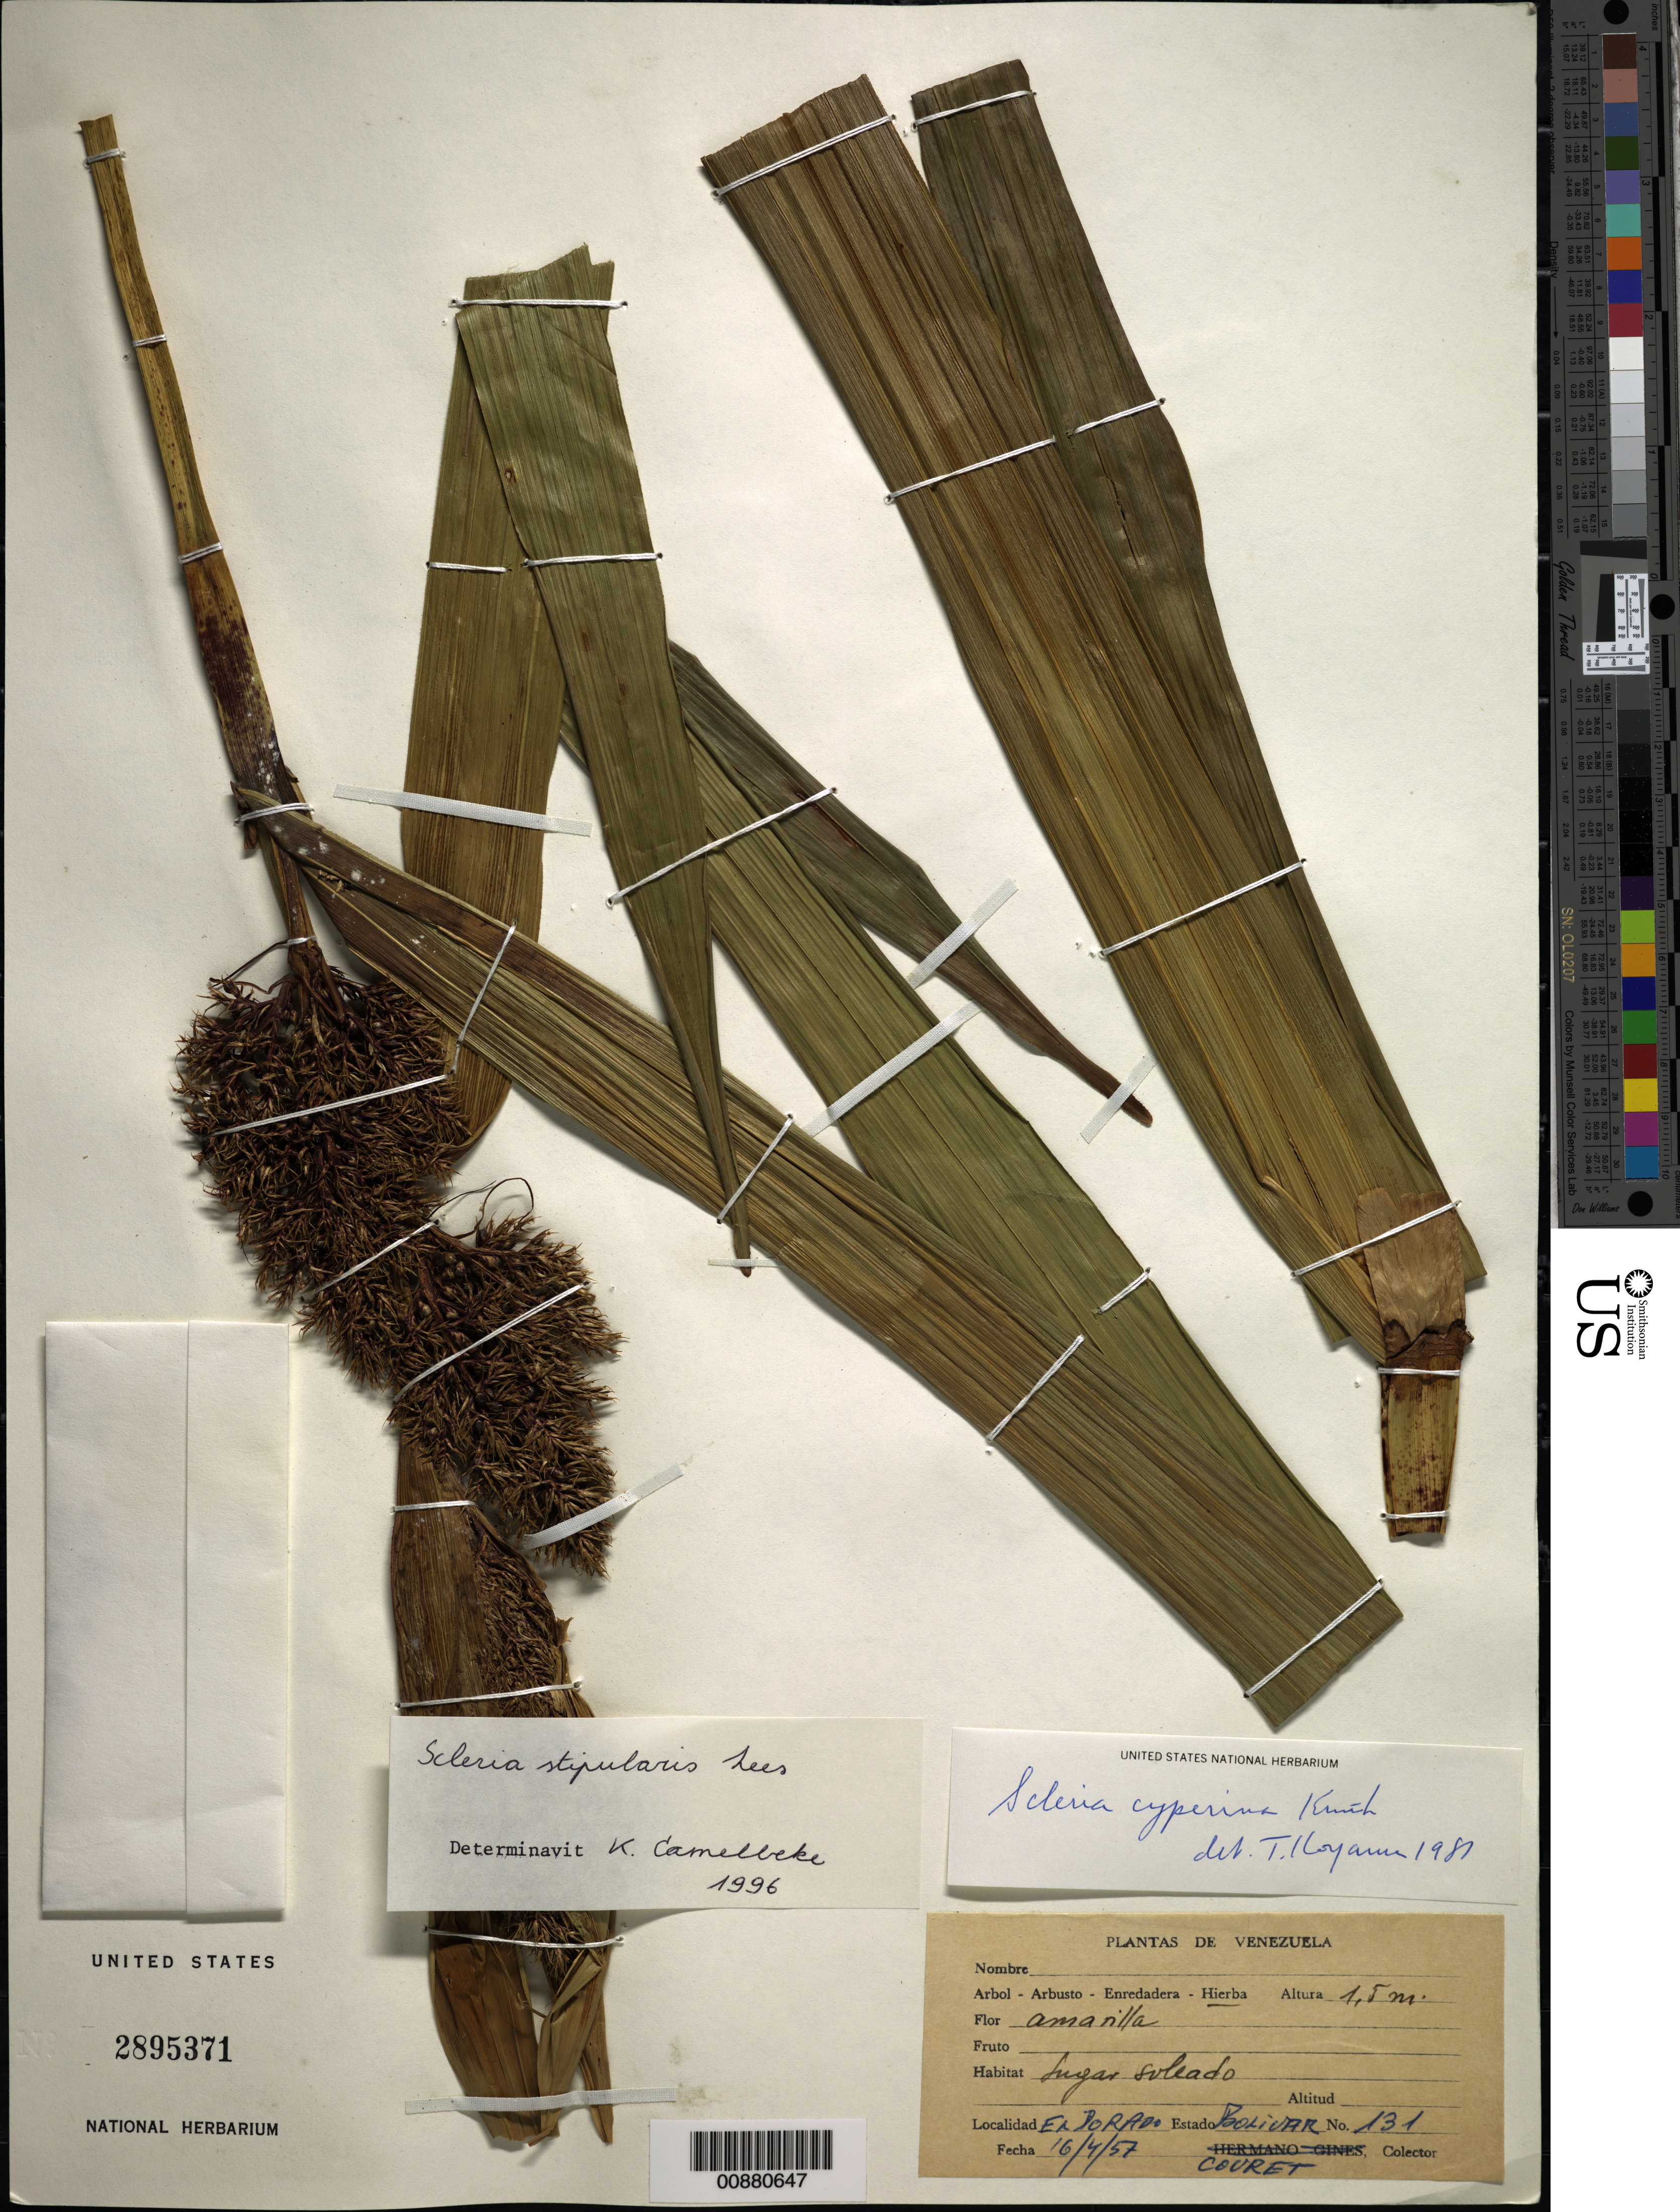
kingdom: Plantae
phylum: Tracheophyta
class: Liliopsida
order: Poales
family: Cyperaceae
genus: Scleria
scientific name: Scleria stipularis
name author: Nees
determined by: Camelbeke, K.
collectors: -. Couret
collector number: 131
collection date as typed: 16-Apr-57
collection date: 1957-04-16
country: Venezuela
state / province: Bolívar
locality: El Dorado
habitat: Lugar soleado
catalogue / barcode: US 2895371